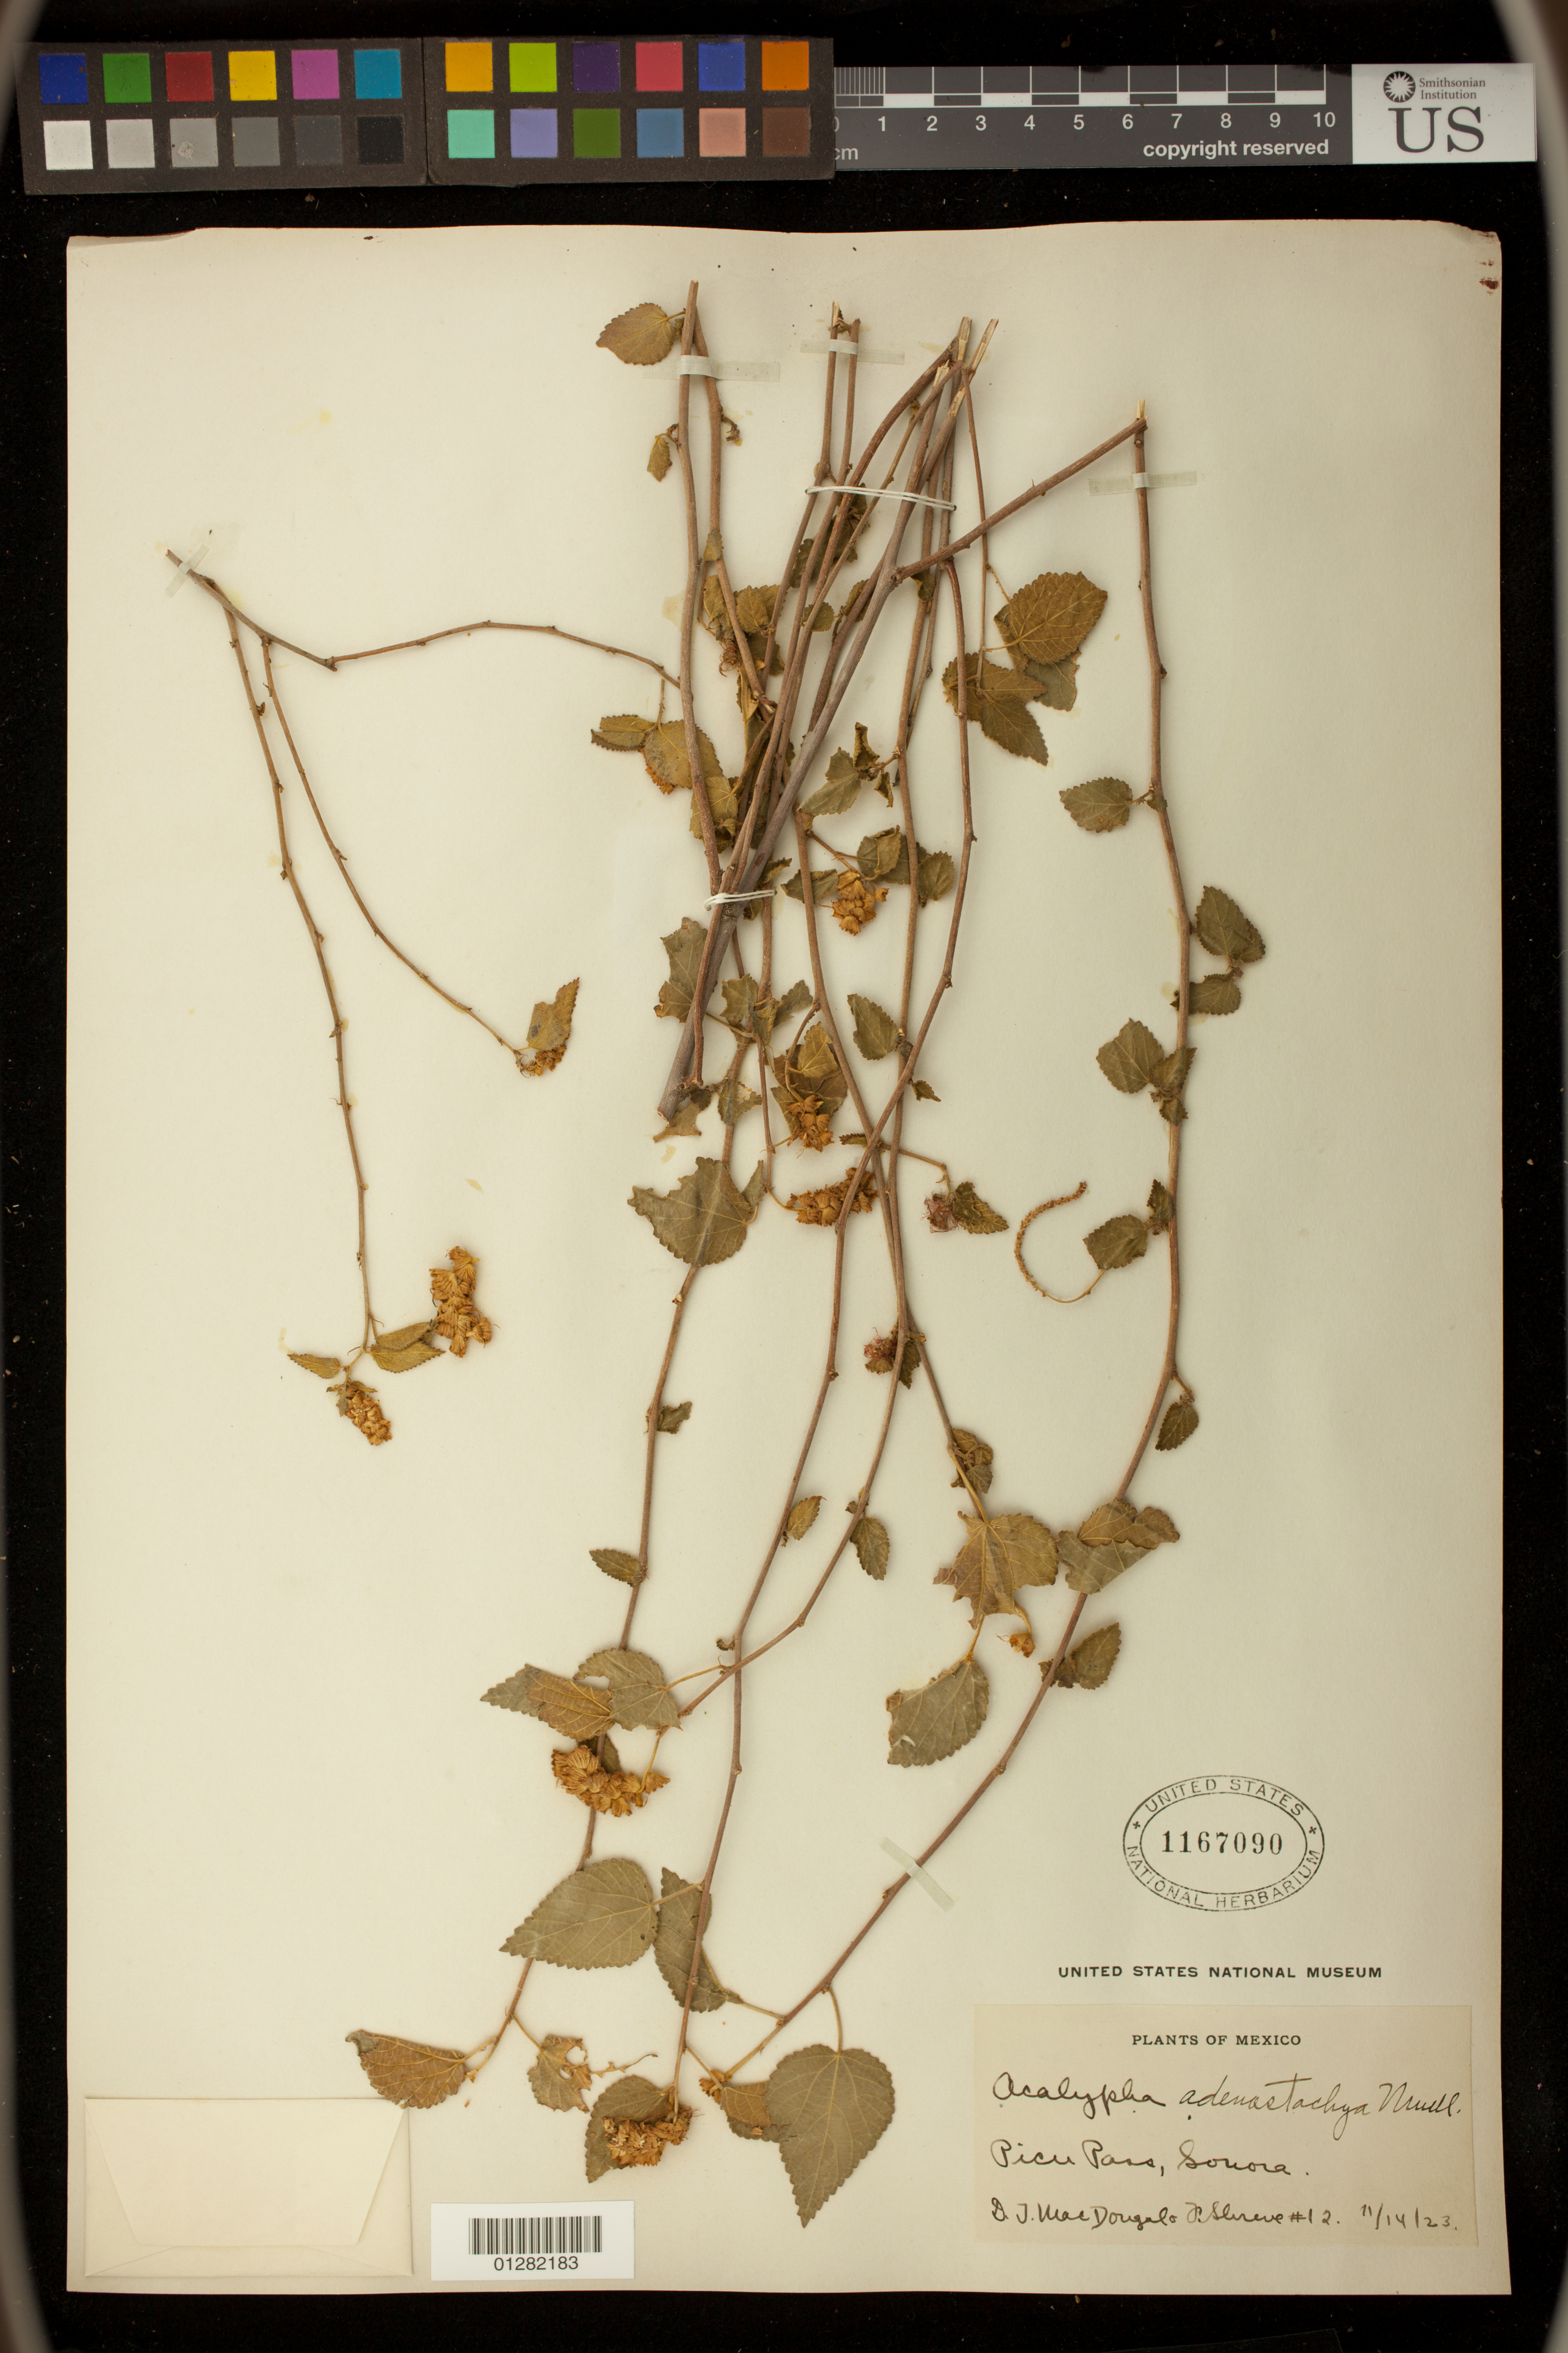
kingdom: Plantae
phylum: Tracheophyta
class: Magnoliopsida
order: Malpighiales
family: Euphorbiaceae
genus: Acalypha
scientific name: Acalypha adenostachya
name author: Müll. Arg.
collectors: D. T. MacDougal & R. Shreve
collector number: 12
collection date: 1923-11-14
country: Mexico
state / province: Sonora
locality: Picu Pass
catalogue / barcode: US 1167090